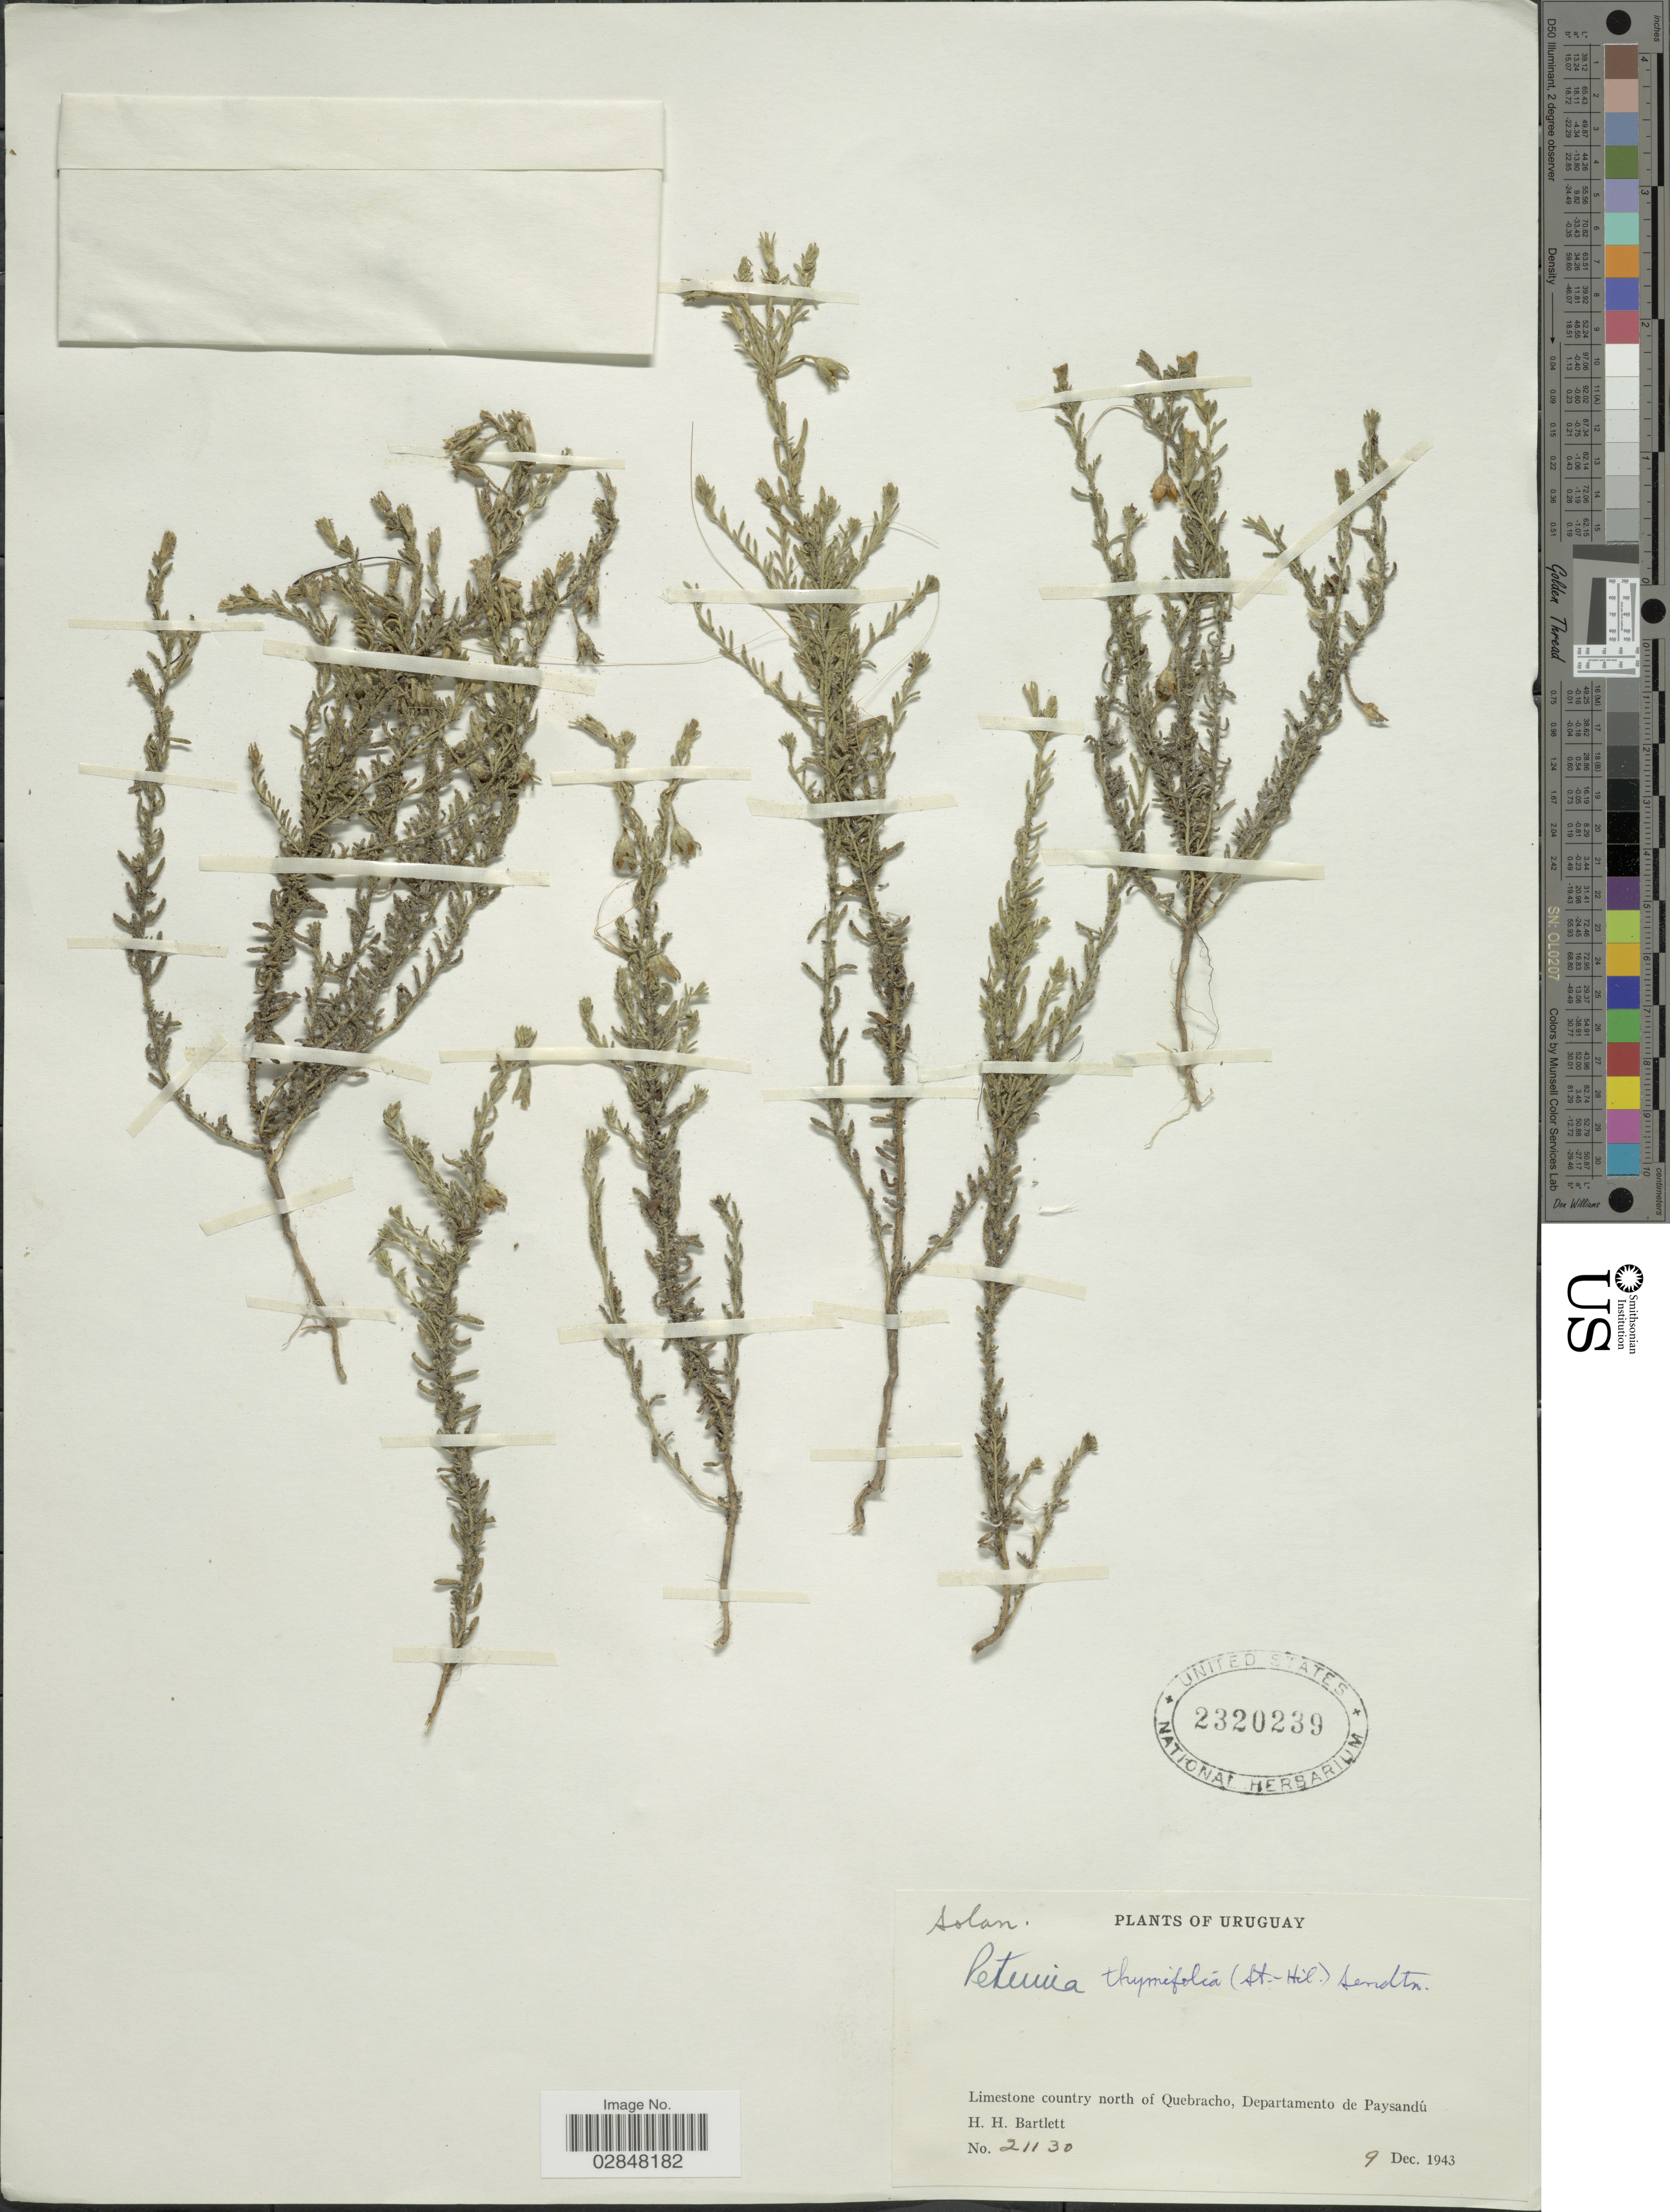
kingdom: Plantae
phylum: Tracheophyta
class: Magnoliopsida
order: Solanales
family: Solanaceae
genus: Petunia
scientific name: Petunia thymifolia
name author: (A. St.-Hil.) Sendtn.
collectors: H. H. Bartlett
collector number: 21130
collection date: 1943-12-09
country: Uruguay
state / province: Paysandu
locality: Limestone country north of Quebracho, Departamento de Paysandú.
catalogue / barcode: US 2320239